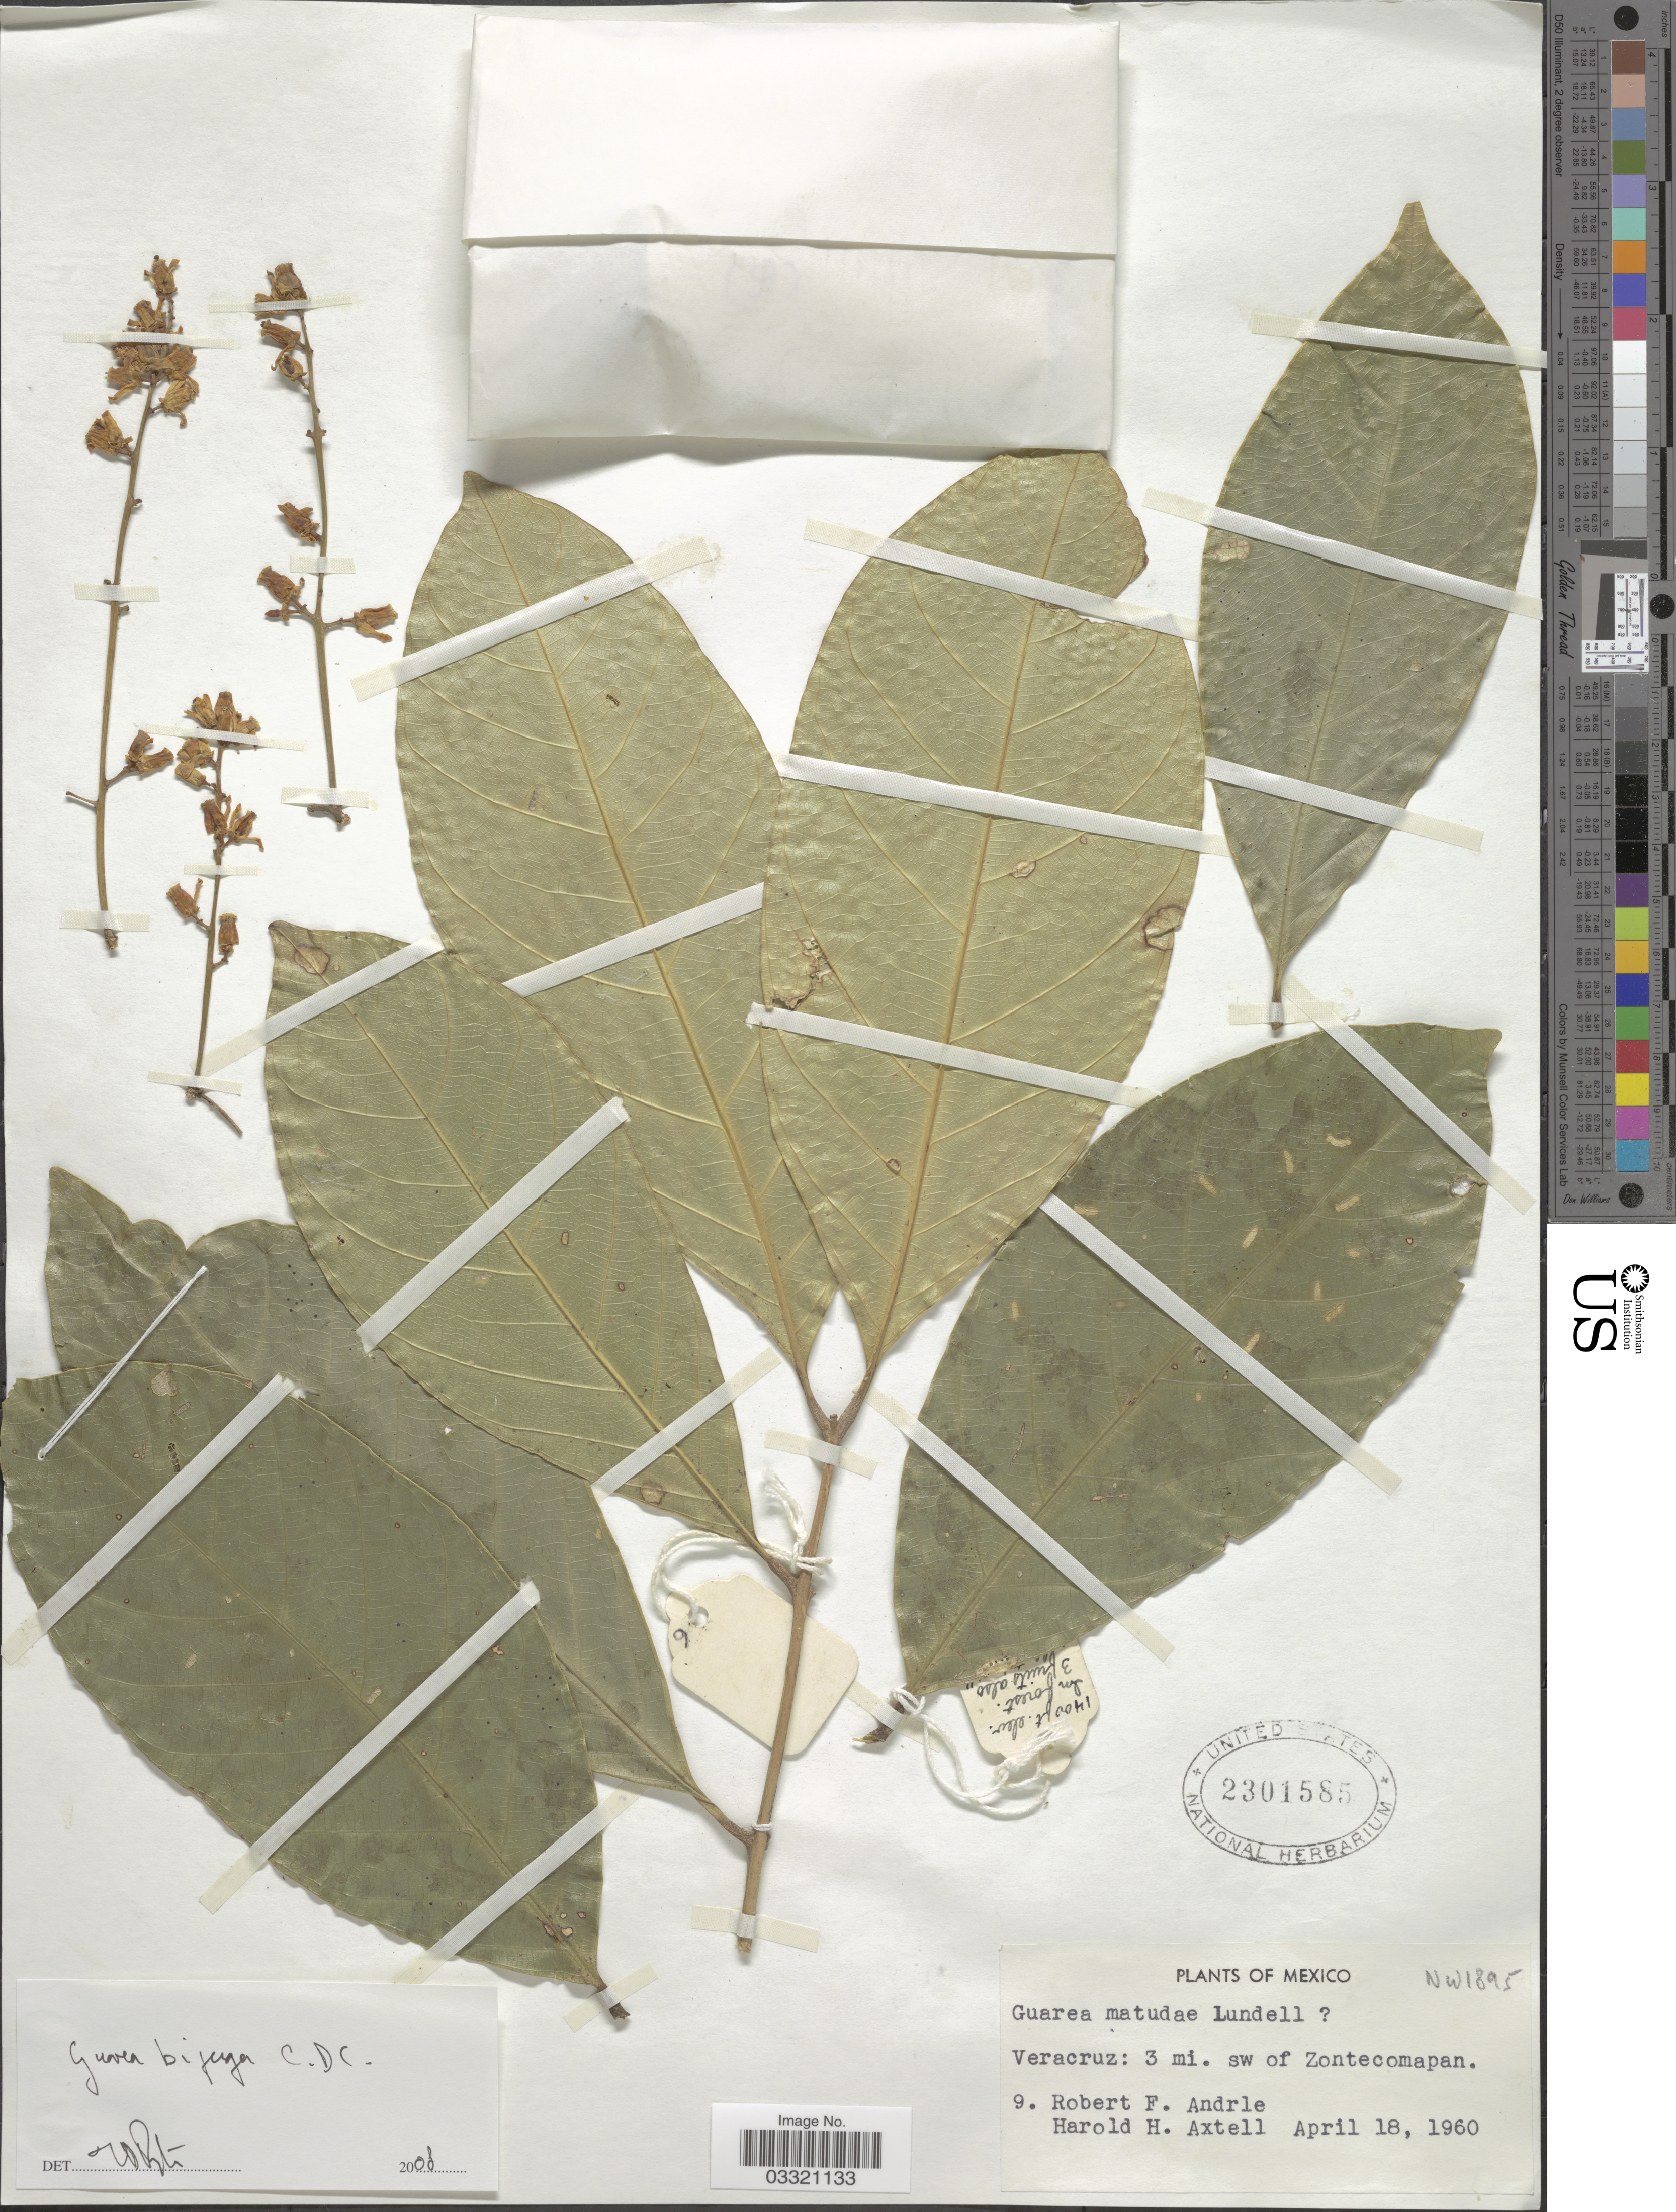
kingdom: Plantae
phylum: Tracheophyta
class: Magnoliopsida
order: Sapindales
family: Meliaceae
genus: Guarea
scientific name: Guarea bijuga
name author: C. DC.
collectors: R. Andrle & Axtell, H. H.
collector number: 9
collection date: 1960-04-18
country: Mexico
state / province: Veracruz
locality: Veracruz: 3 mi. sw of Zontecomapan.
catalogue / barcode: US 2301585